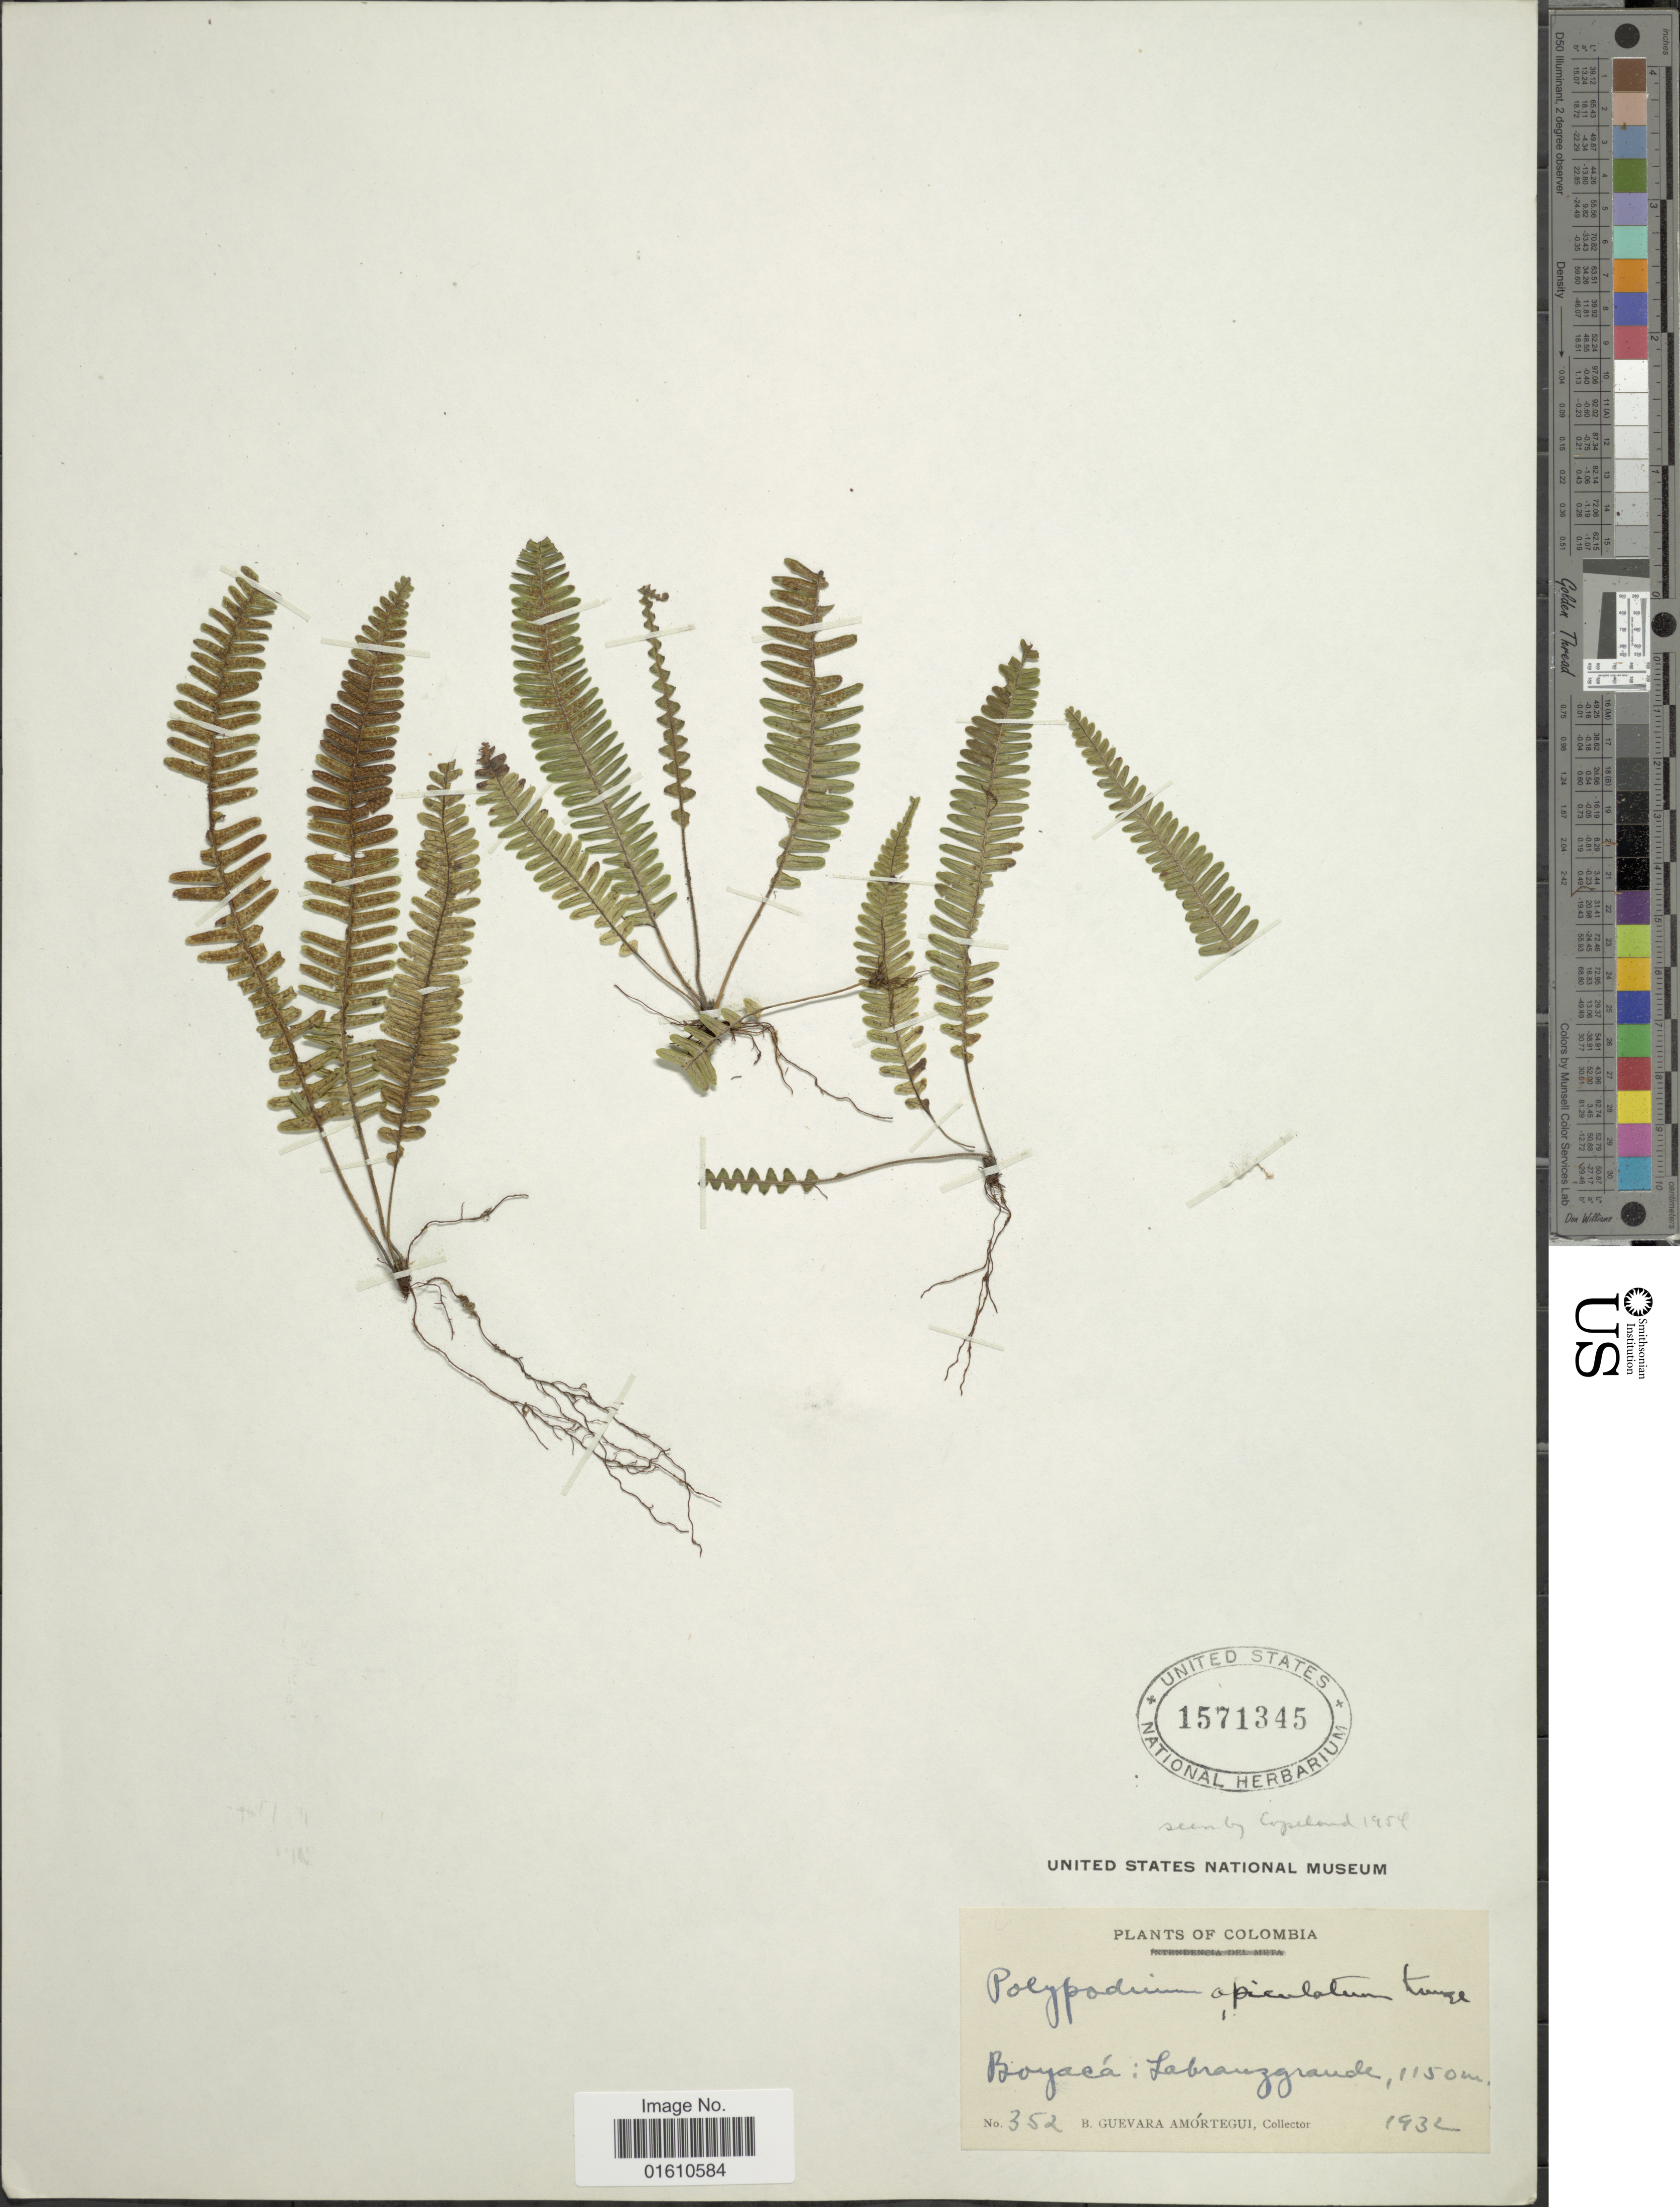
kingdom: Plantae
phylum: Tracheophyta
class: Polypodiopsida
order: Polypodiales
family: Polypodiaceae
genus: Lellingeria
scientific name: Lellingeria apiculata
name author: (Kunze ex Klotzsch) A.R. Sm. & R.C. Moran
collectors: B. Guevara Amortegui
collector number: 352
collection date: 1932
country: Colombia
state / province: Boyacá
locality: Boyaca: Labranzgrande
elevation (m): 1150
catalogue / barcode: US 1571345